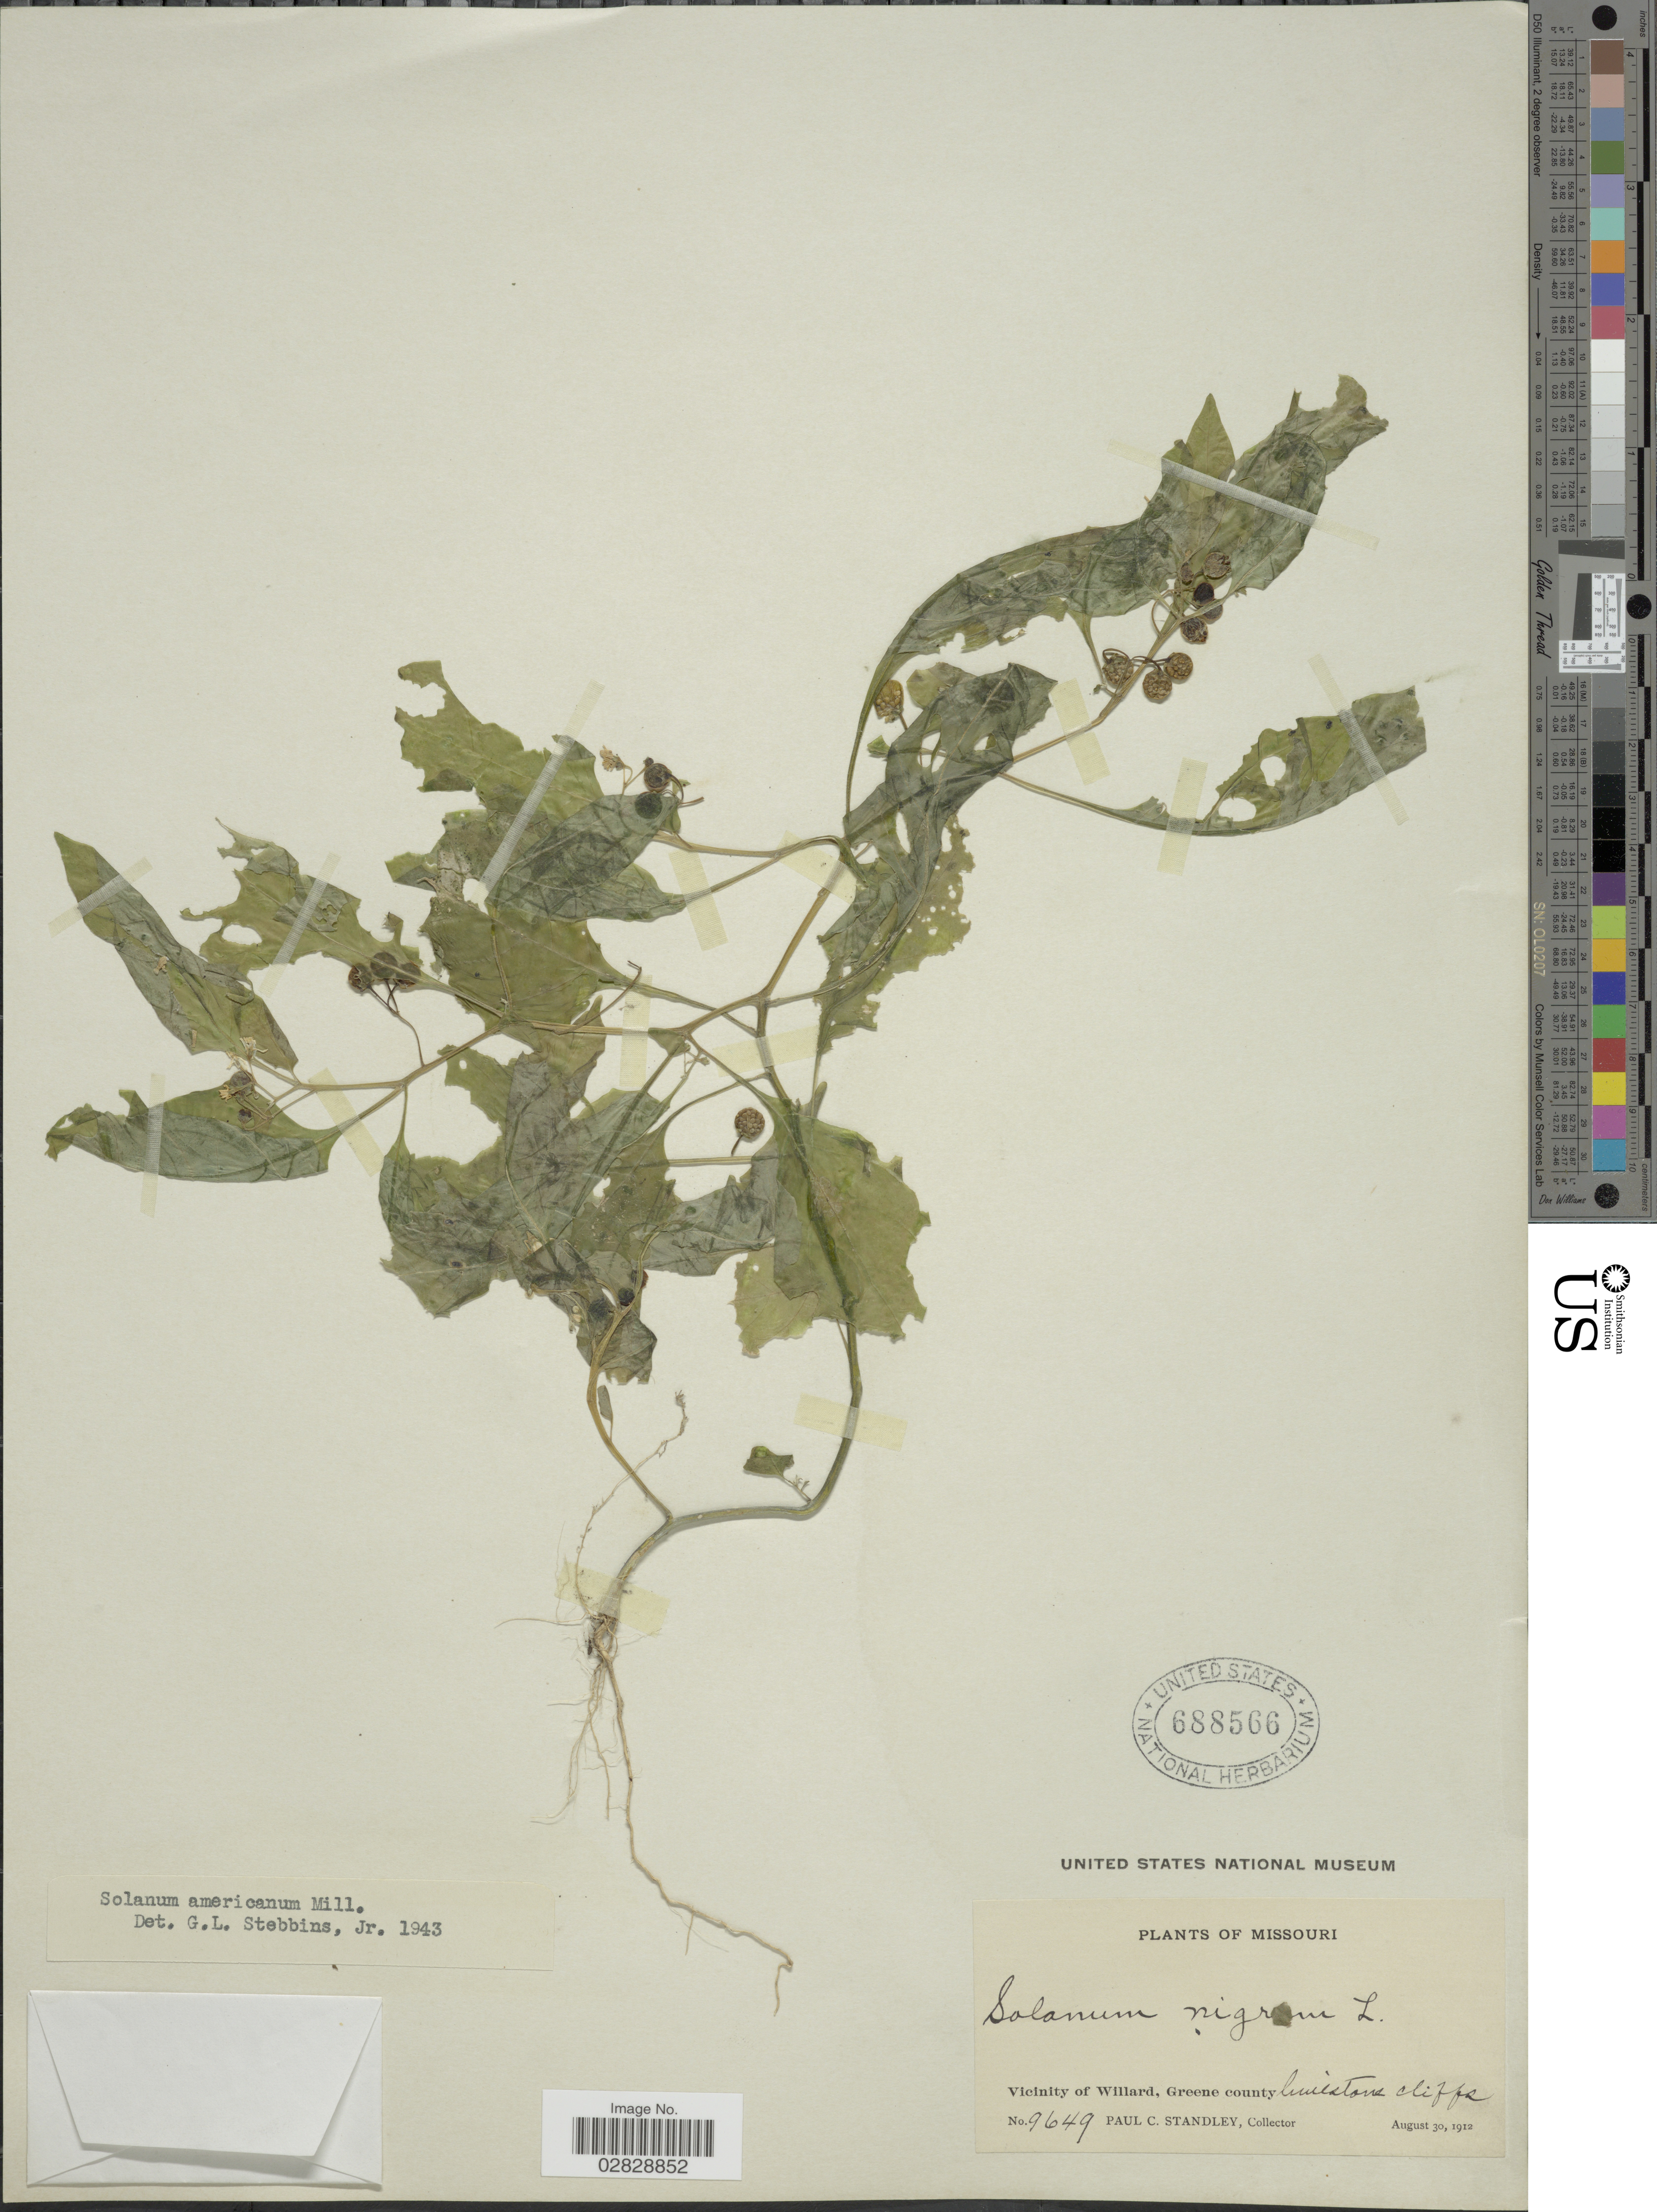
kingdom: Plantae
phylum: Tracheophyta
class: Magnoliopsida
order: Solanales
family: Solanaceae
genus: Solanum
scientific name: Solanum emulans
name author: Raf.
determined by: Knapp, S. D.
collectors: P. C. Standley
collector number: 9649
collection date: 1912-08-30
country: United States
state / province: Missouri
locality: Vicinity of Willard, Greene county, limestone cliffe.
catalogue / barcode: US 688566